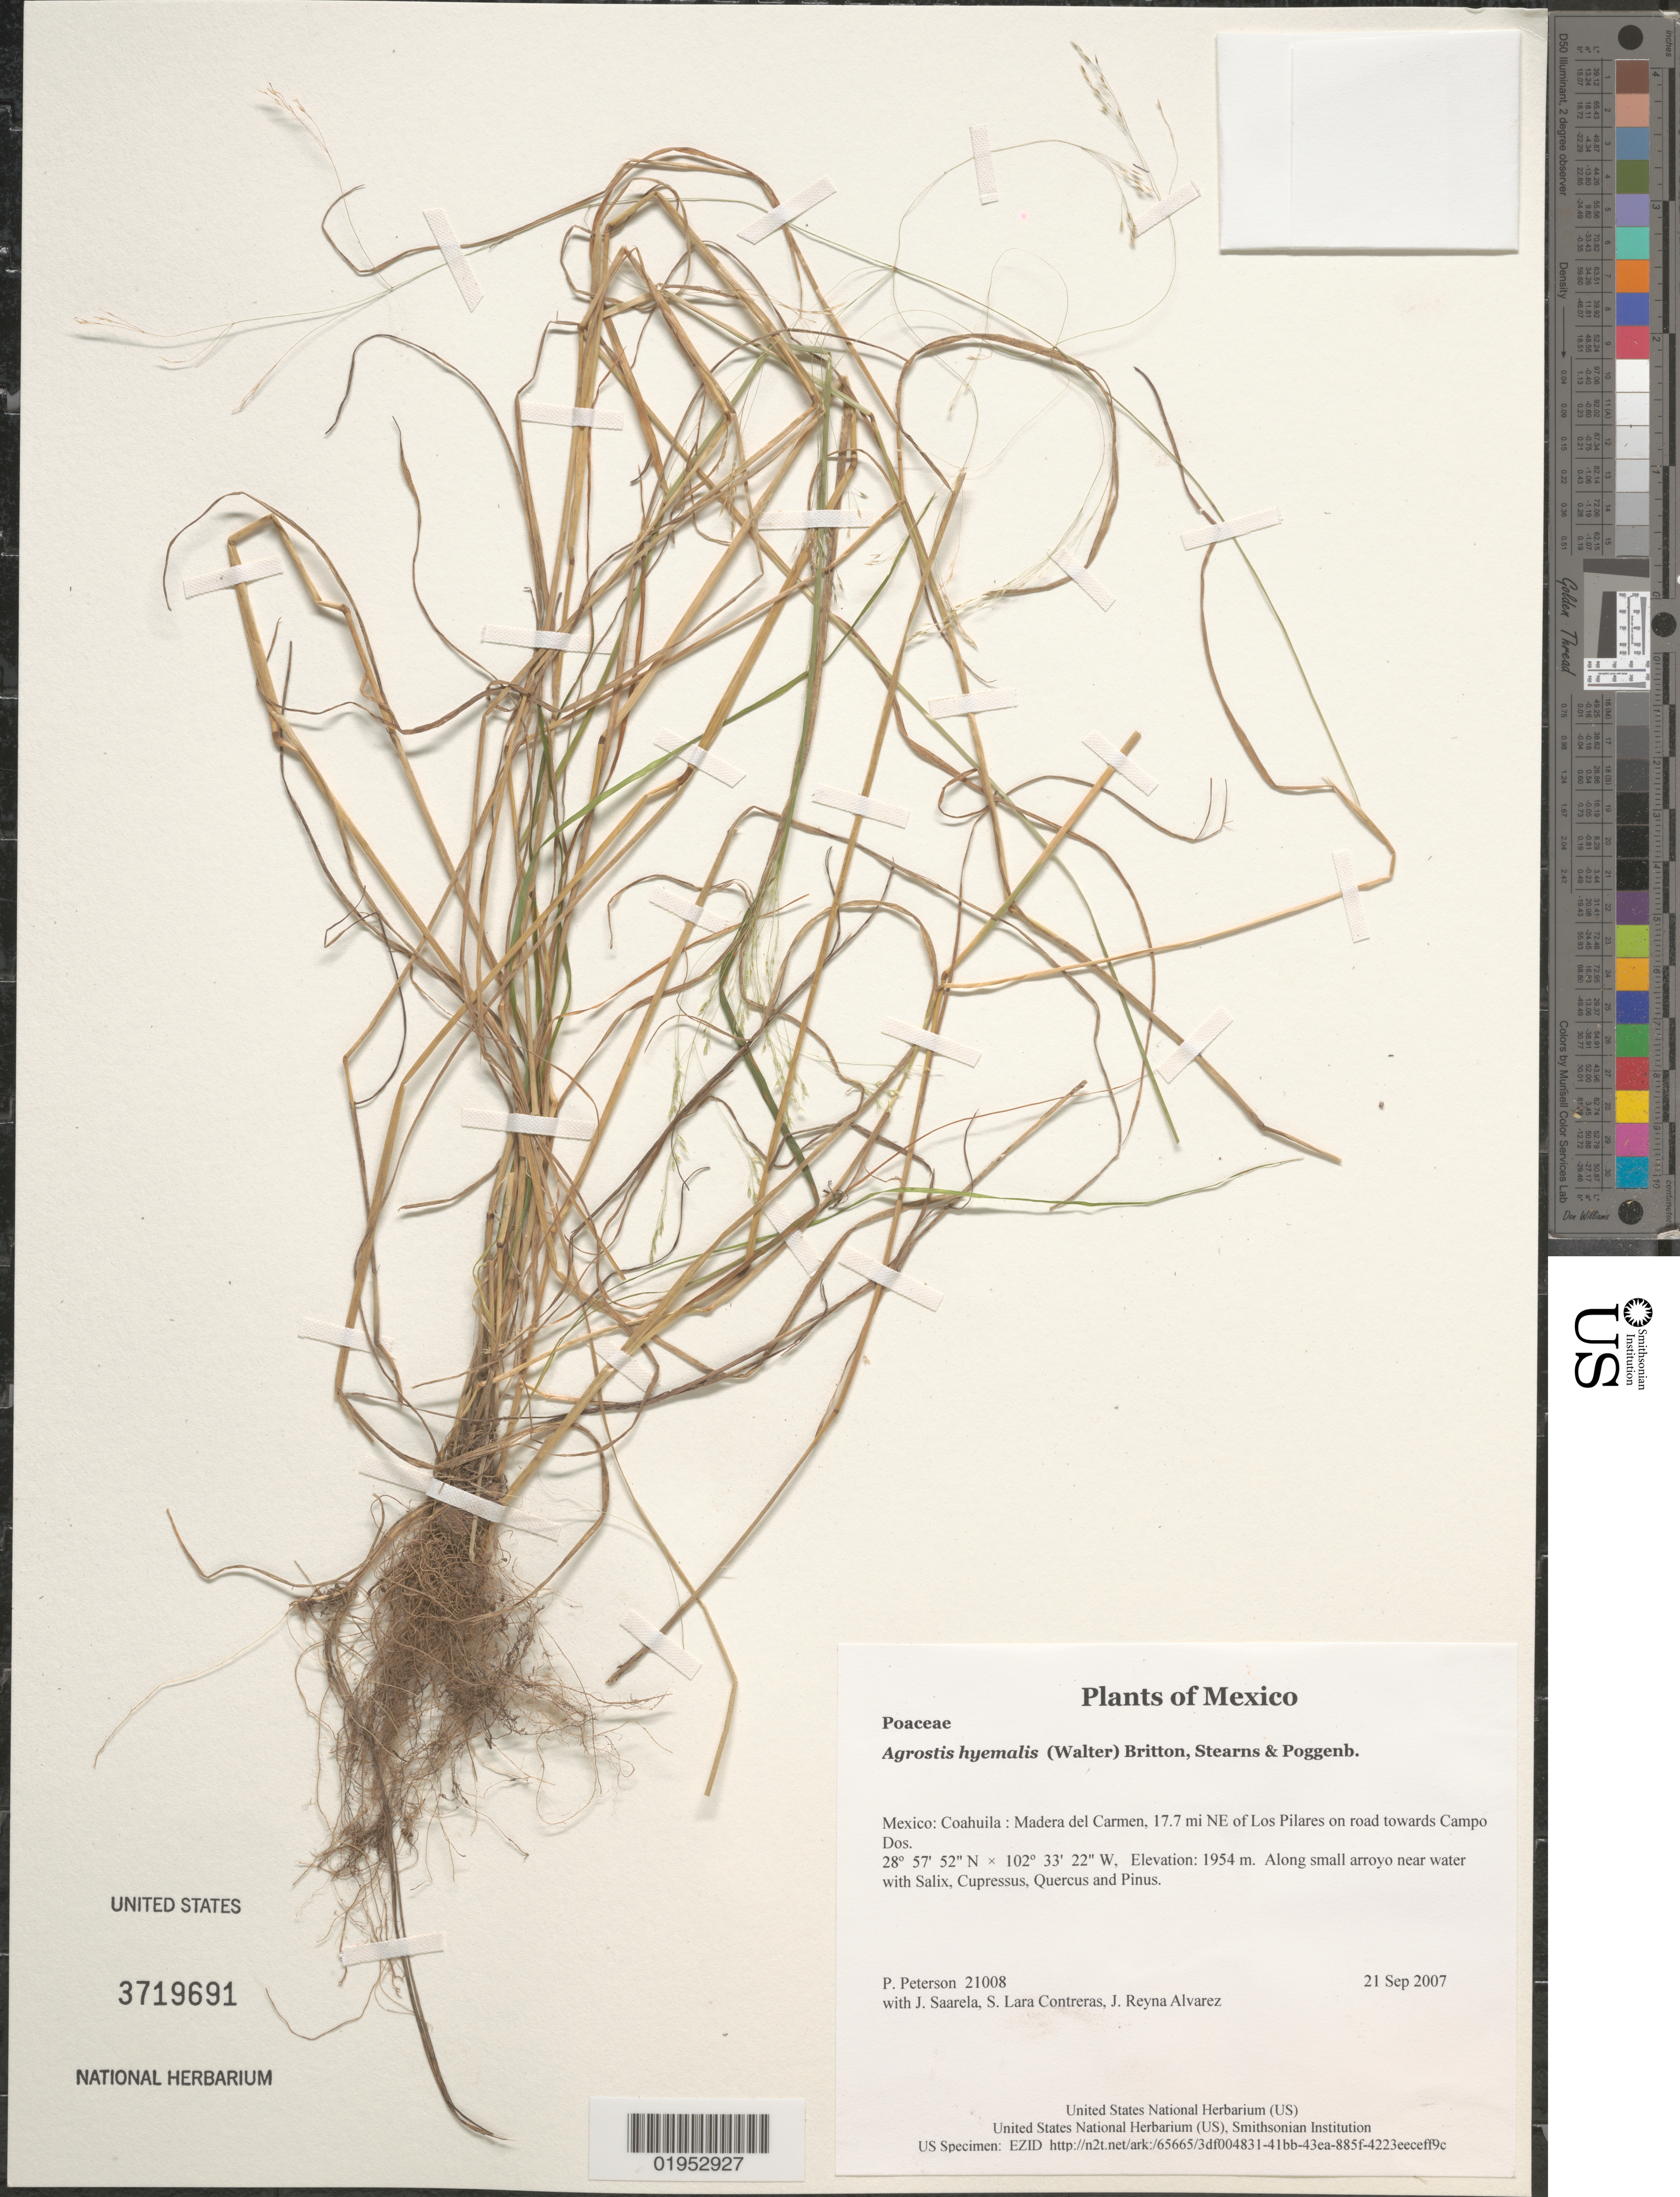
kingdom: Plantae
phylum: Tracheophyta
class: Liliopsida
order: Poales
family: Poaceae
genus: Agrostis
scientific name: Agrostis hyemalis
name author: (Walter) Britton et al.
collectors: P. M. Peterson, J. Saarela, S. Lara Contreras & J. Reyna Alvarez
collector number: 21008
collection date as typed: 21 Sep 2007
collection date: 2007-09-21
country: Mexico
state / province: Coahuila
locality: Madera del Carmen, 17.7 mi NE of Los Pilares on road towards Campo Dos.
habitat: Along small arroyo near water with Salix, Cupressus, Quercus and Pinus.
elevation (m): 1954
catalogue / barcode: US 3719691